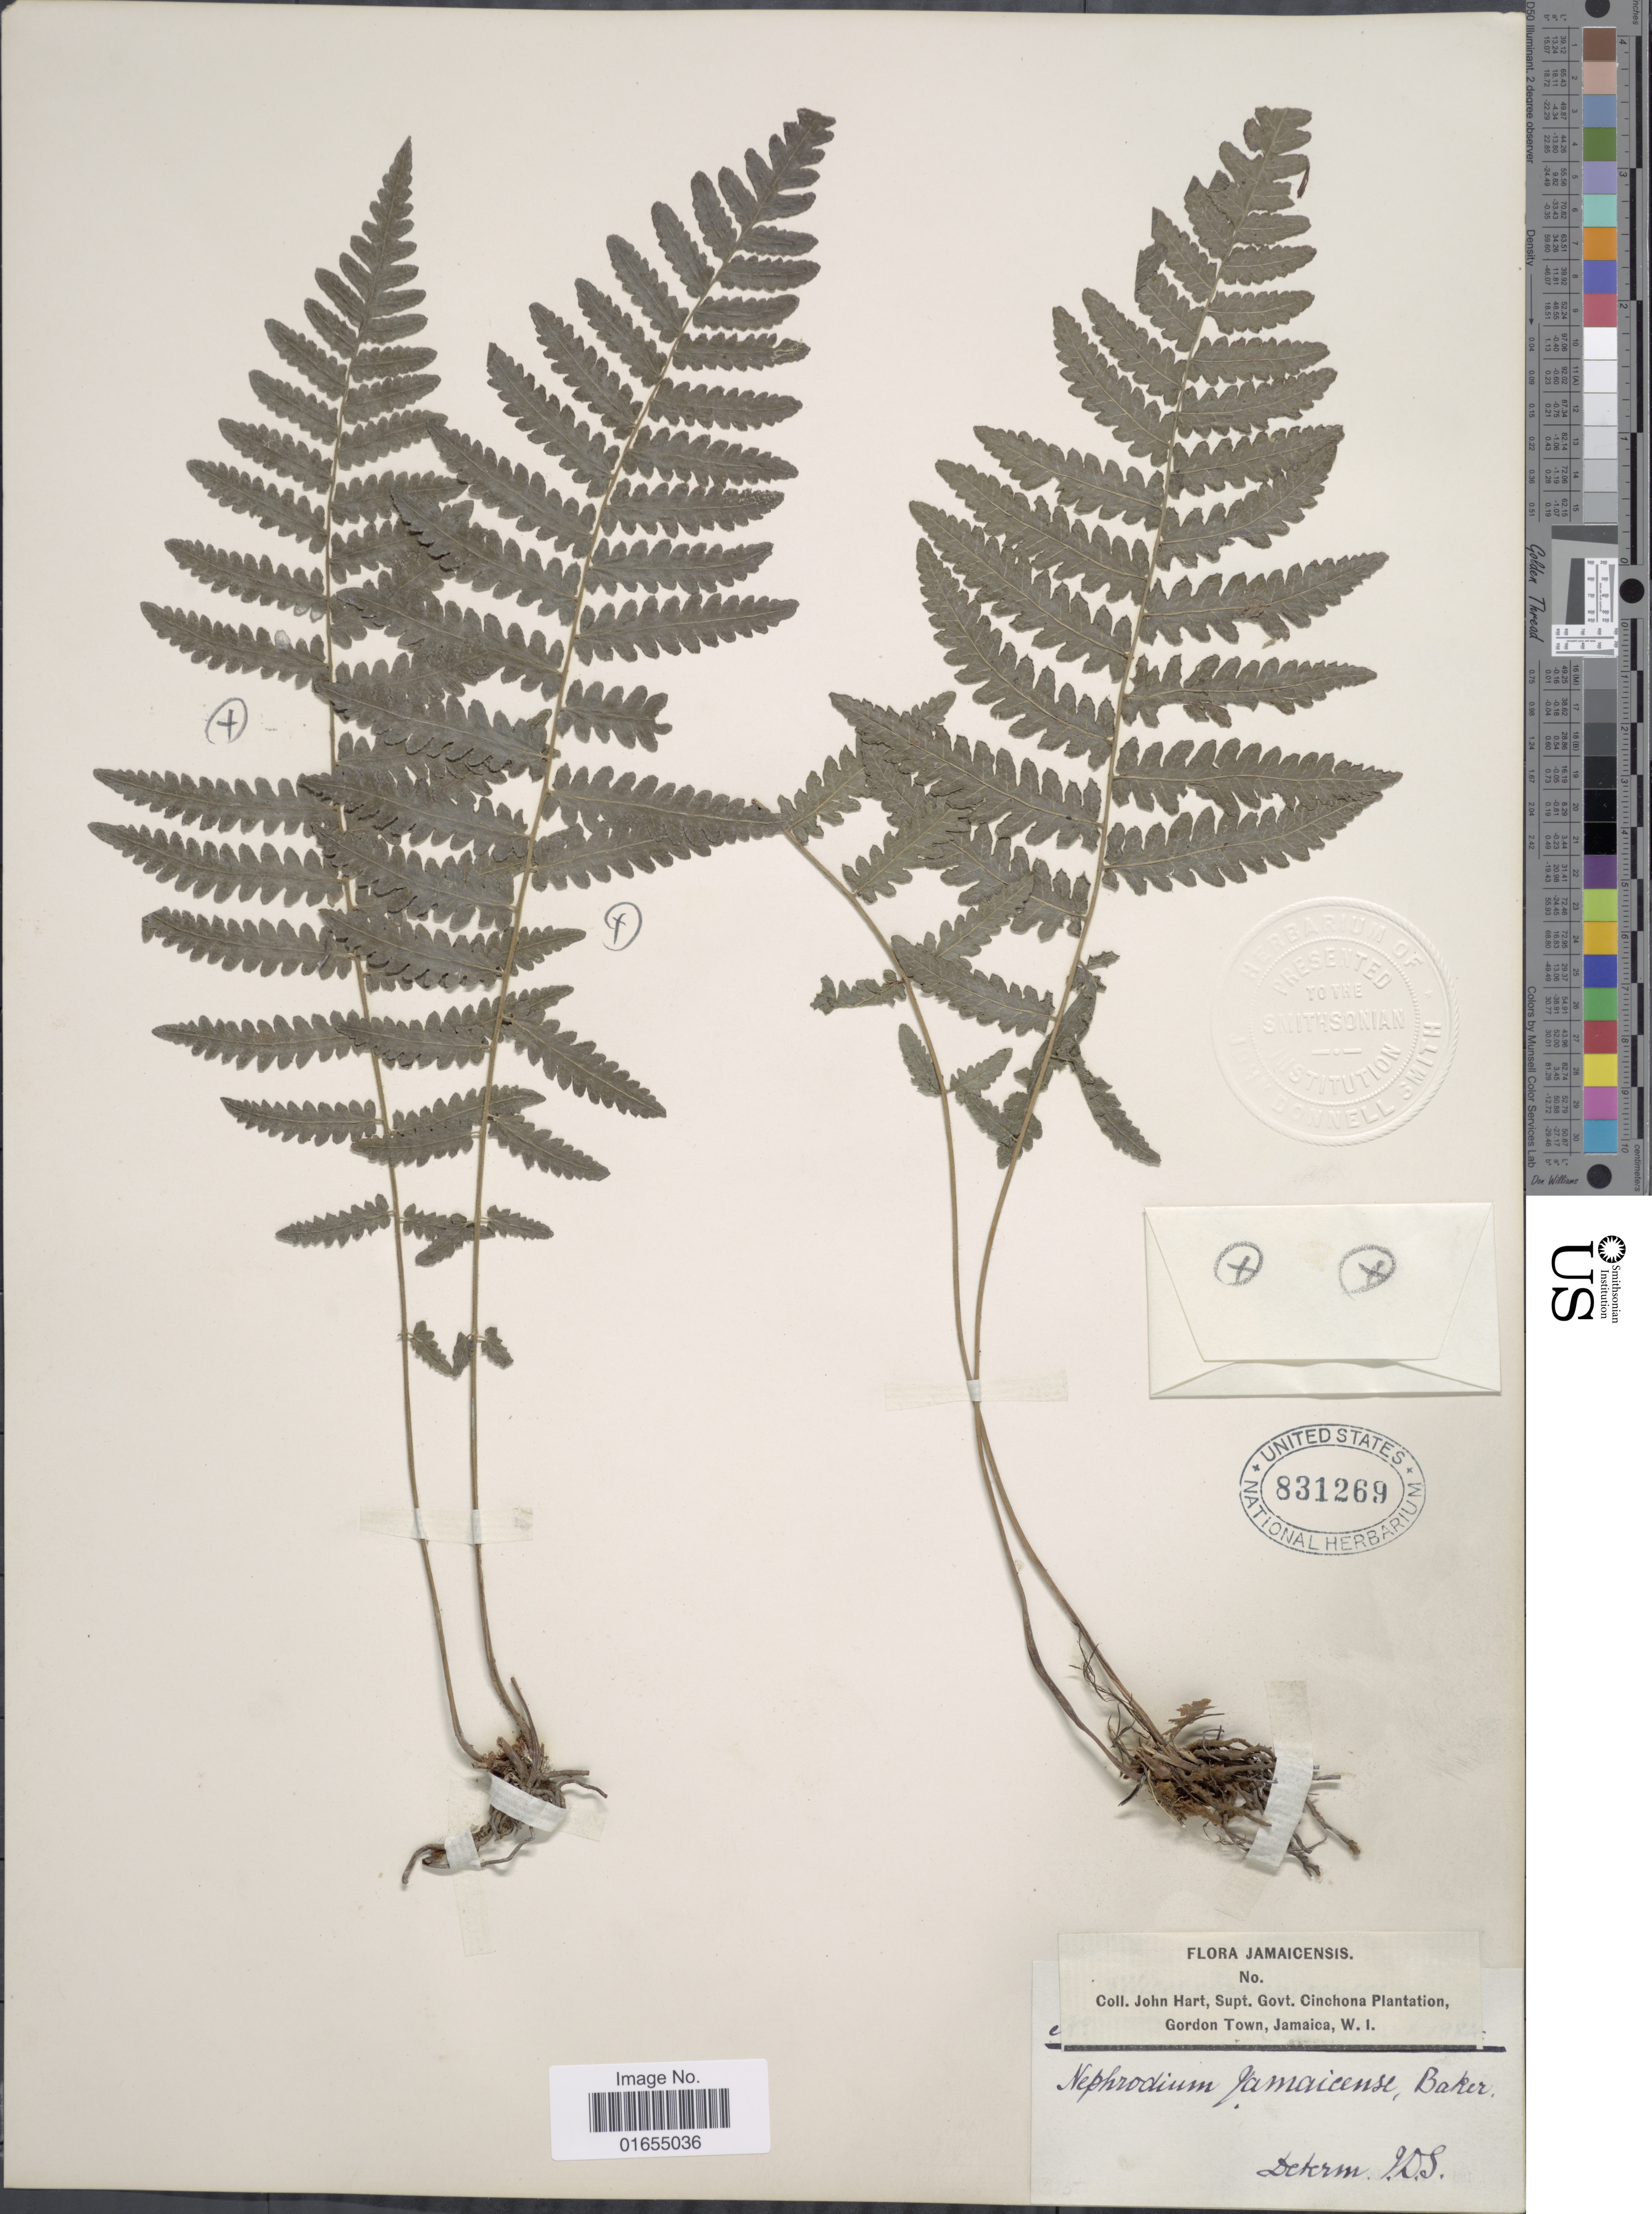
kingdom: Plantae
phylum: Tracheophyta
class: Polypodiopsida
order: Polypodiales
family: Thelypteridaceae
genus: Goniopteris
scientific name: Goniopteris sclerophylla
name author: (Poepp.) C.V. Morton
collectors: J. H. Hart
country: Jamaica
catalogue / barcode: US 831269